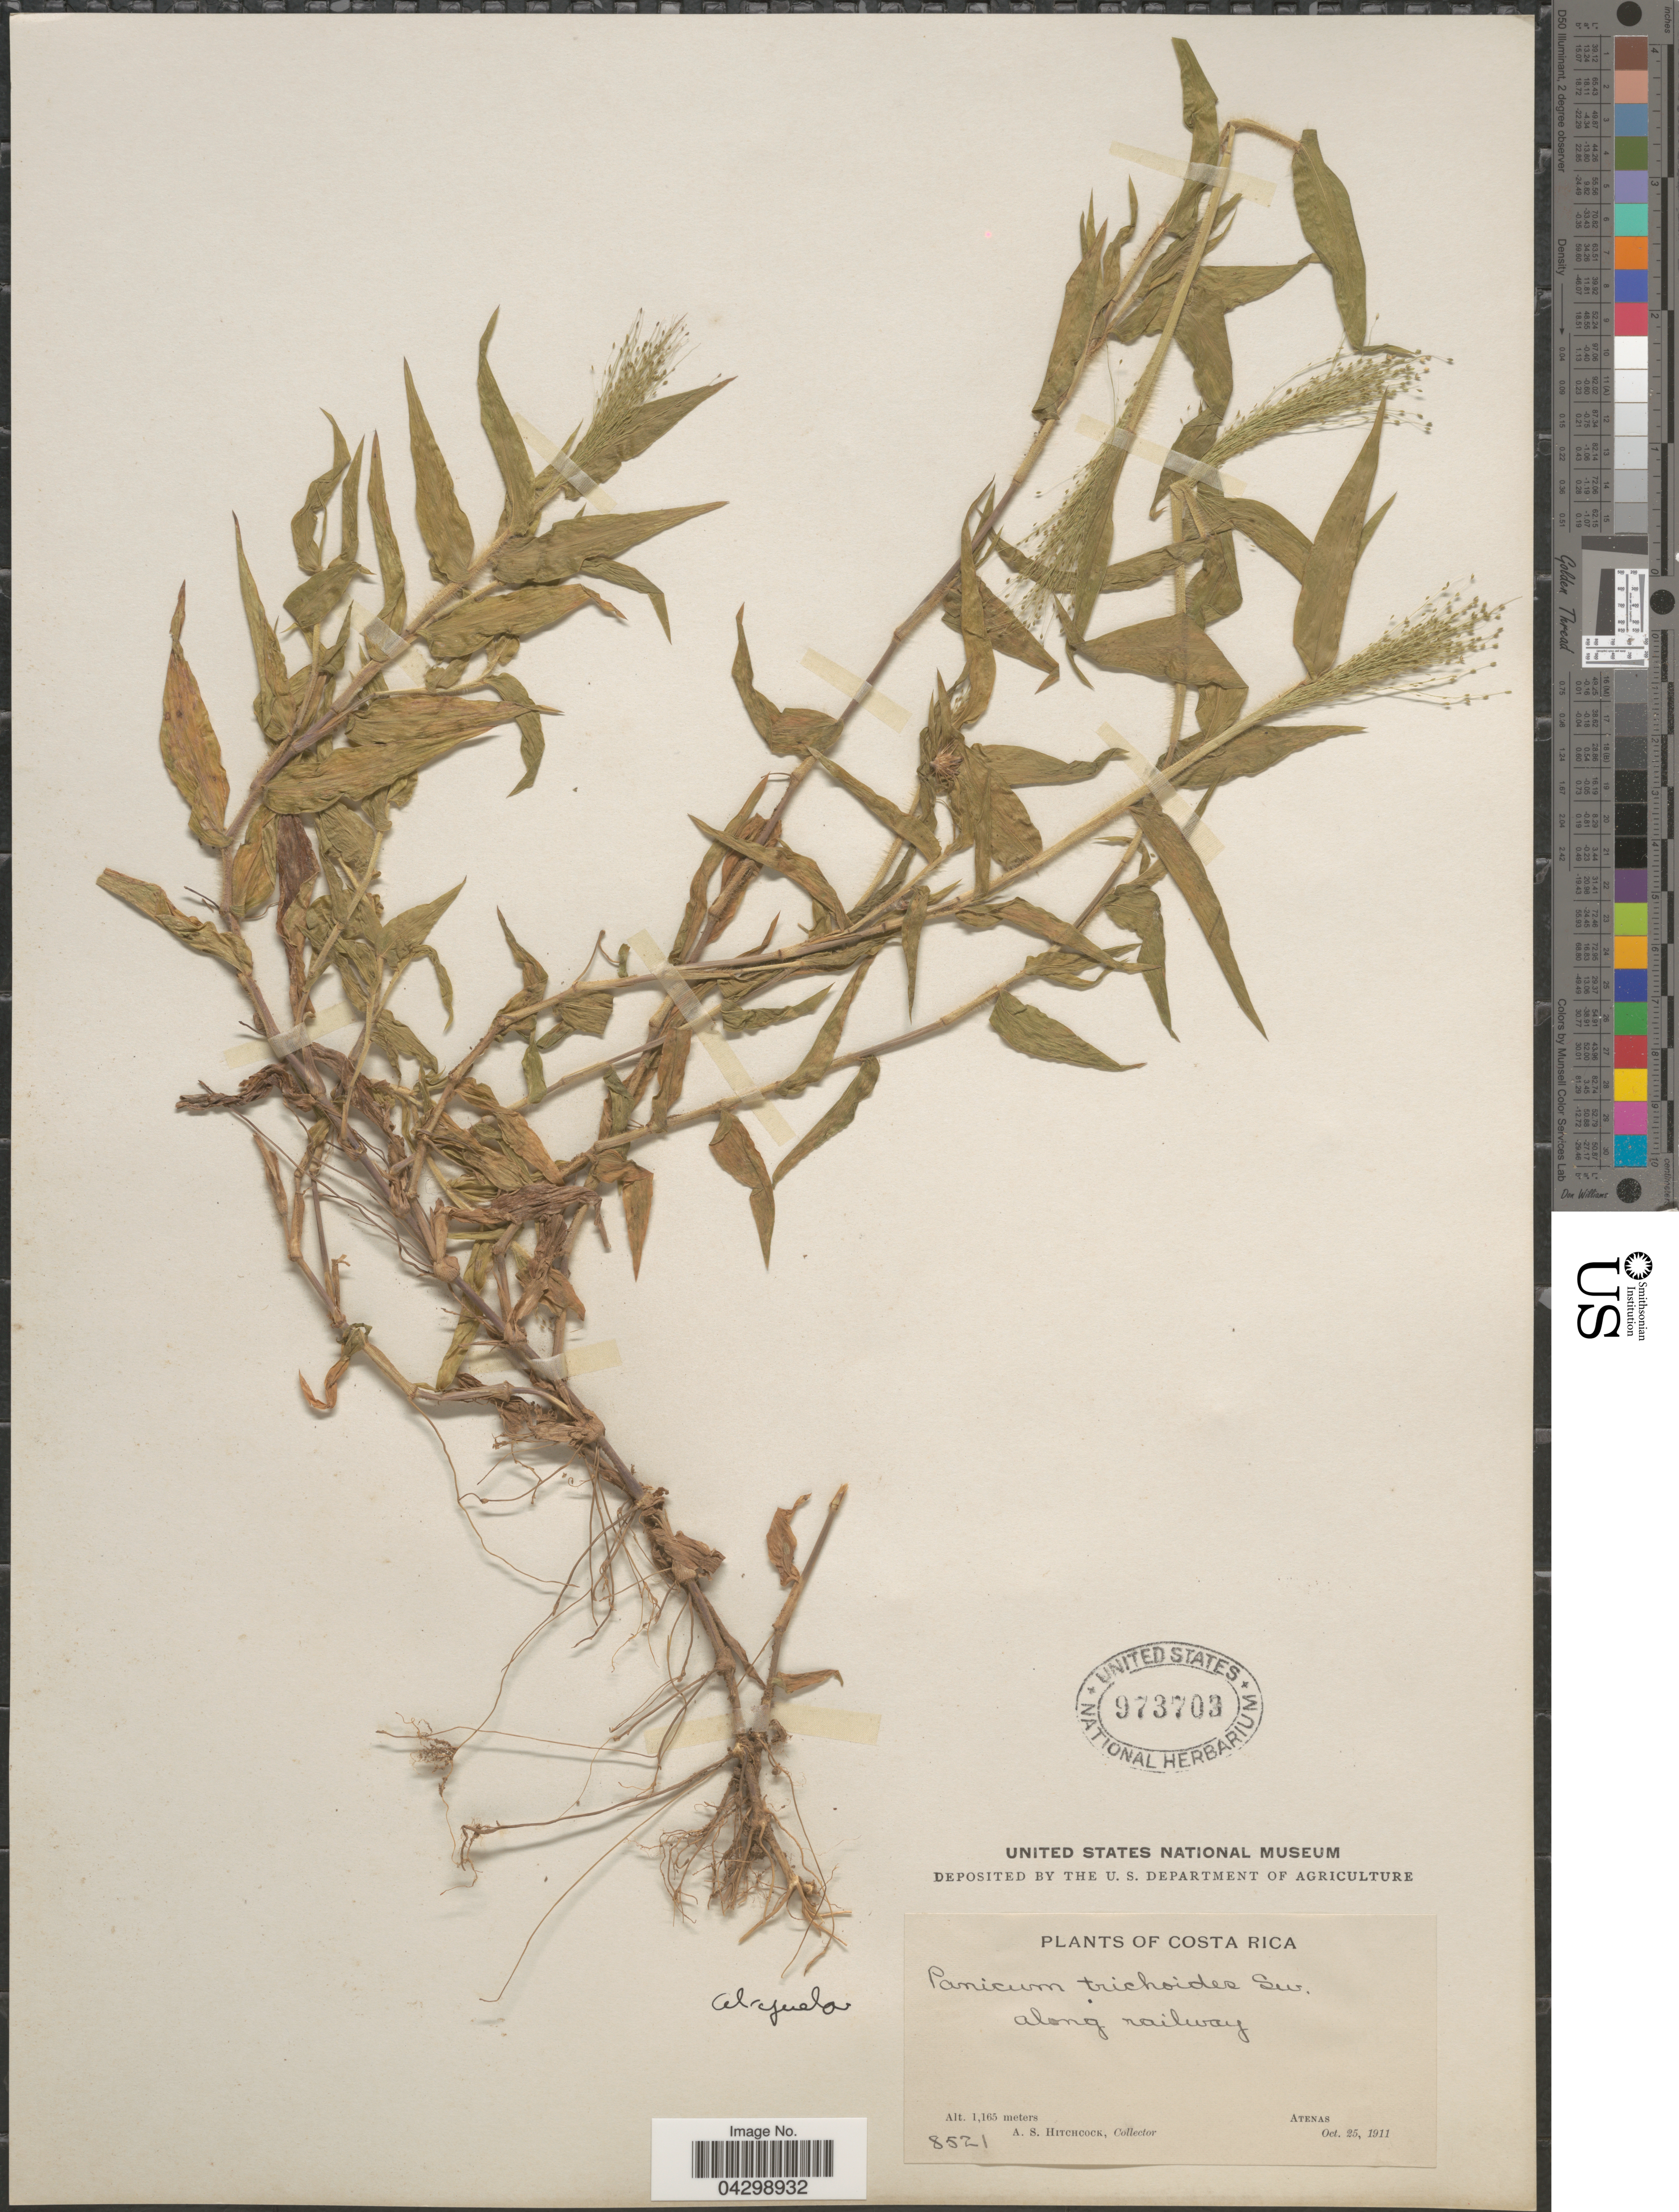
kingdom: Plantae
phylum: Tracheophyta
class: Liliopsida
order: Poales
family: Poaceae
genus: Panicum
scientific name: Panicum trichoides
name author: Sw.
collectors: A. S. Hitchcock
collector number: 8521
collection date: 1911-10-25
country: Costa Rica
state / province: Alajuela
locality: Along railway. Atenas.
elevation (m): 1165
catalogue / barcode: US 973703